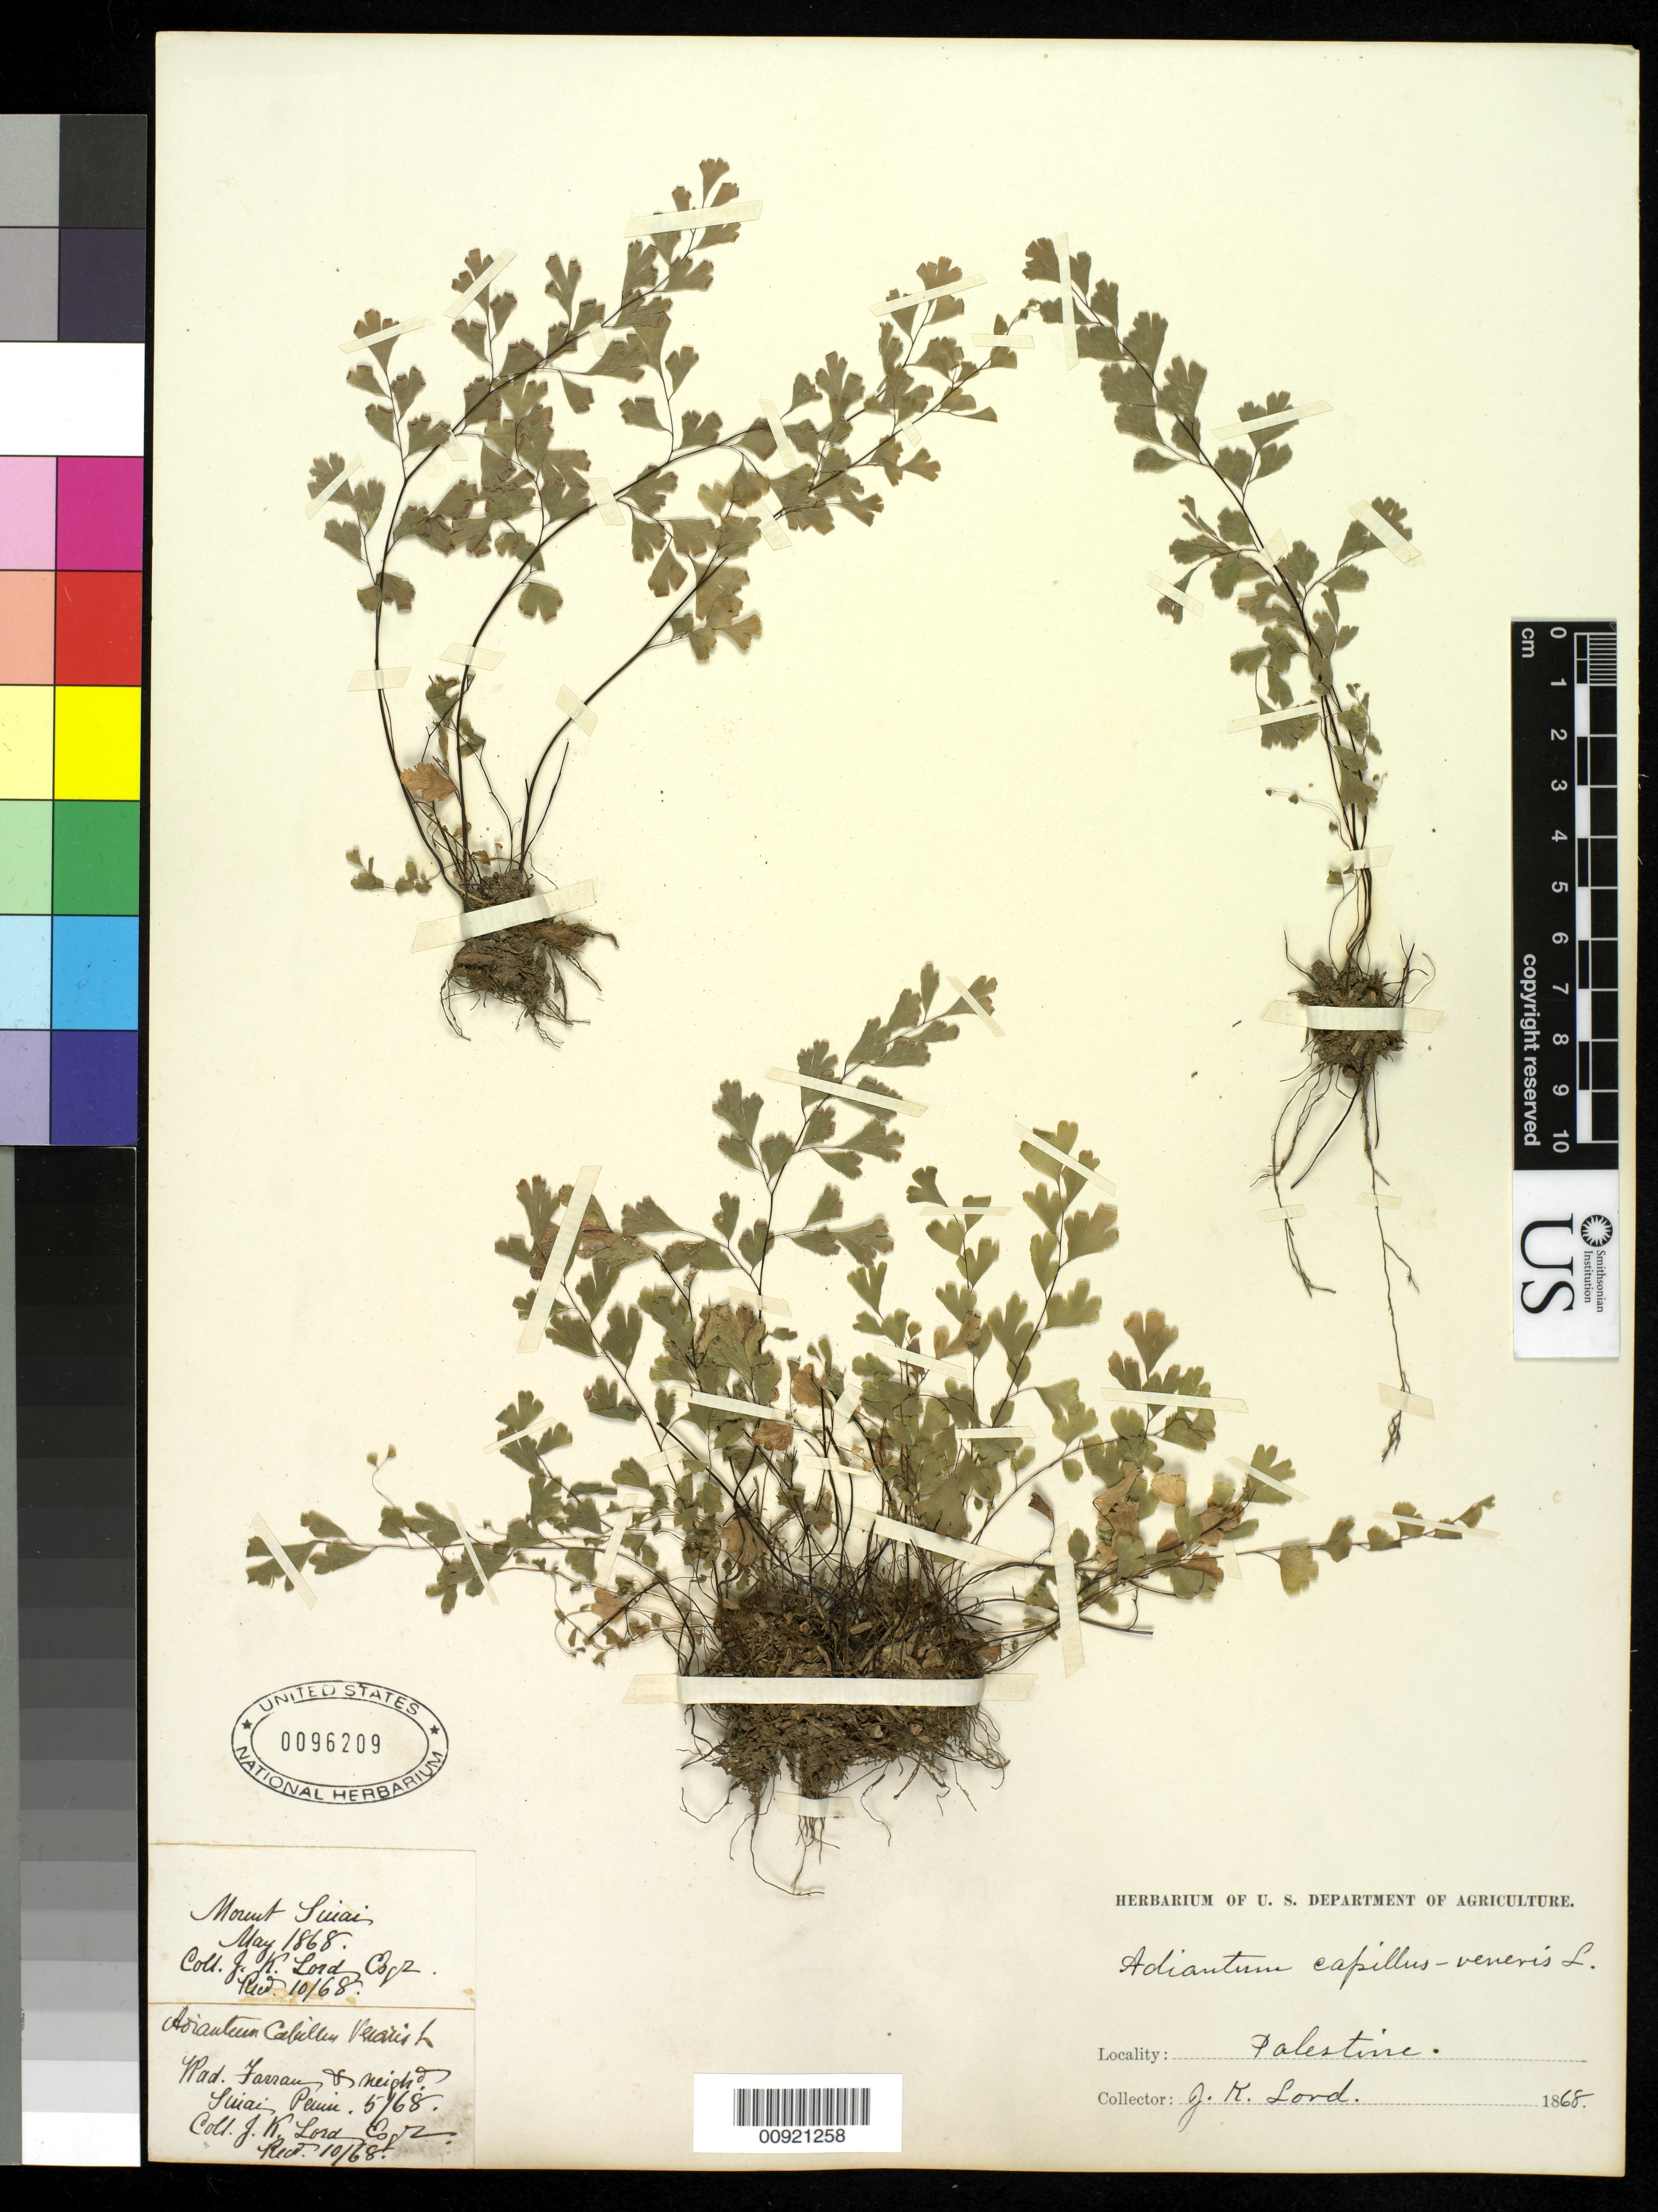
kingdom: Plantae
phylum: Tracheophyta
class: Polypodiopsida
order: Polypodiales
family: Pteridaceae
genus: Adiantum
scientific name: Adiantum capillus-veneris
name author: L.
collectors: Lord, J. K.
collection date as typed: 10 May 1968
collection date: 1968-05-10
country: Israel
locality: Mount Louiai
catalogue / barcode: US 96209